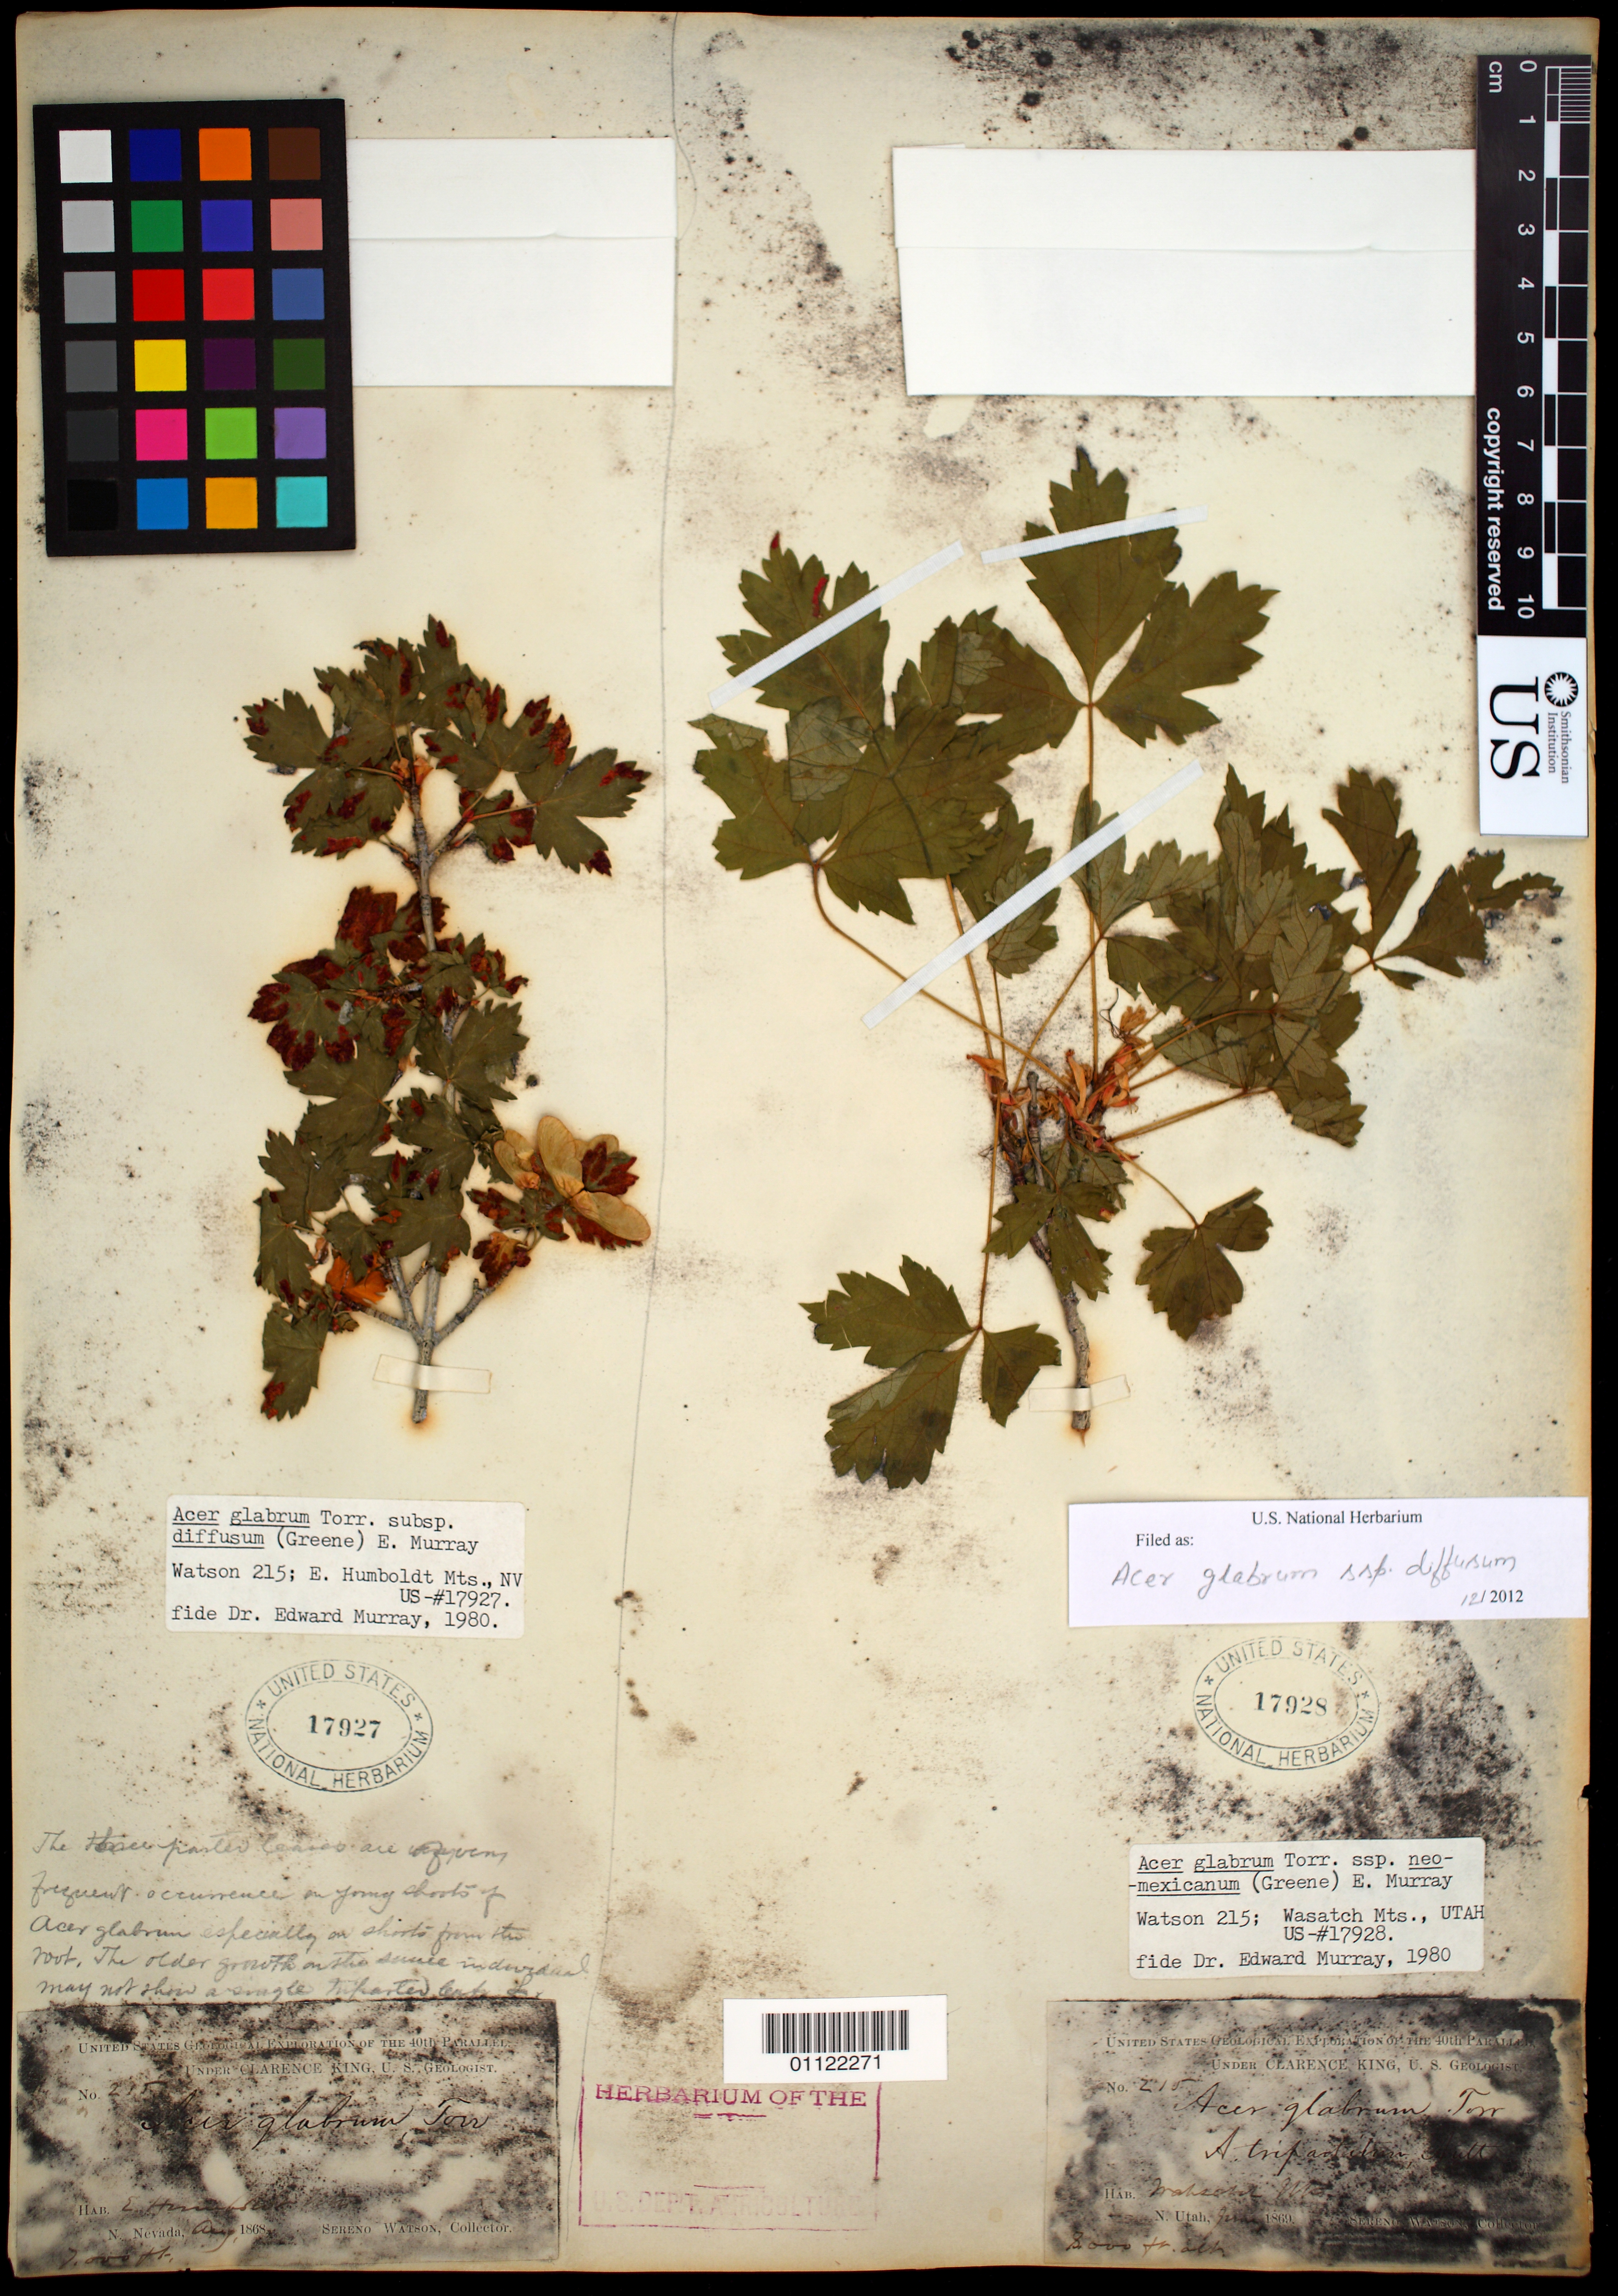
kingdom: Plantae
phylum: Tracheophyta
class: Magnoliopsida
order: Sapindales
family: Sapindaceae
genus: Acer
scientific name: Acer glabrum subsp. diffusum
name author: (Greene) A.E. Murray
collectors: S. Watson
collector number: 215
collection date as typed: Aug 1868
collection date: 1868-08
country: United States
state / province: Nevada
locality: East Humboldt Mts.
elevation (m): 2134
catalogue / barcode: US 17927